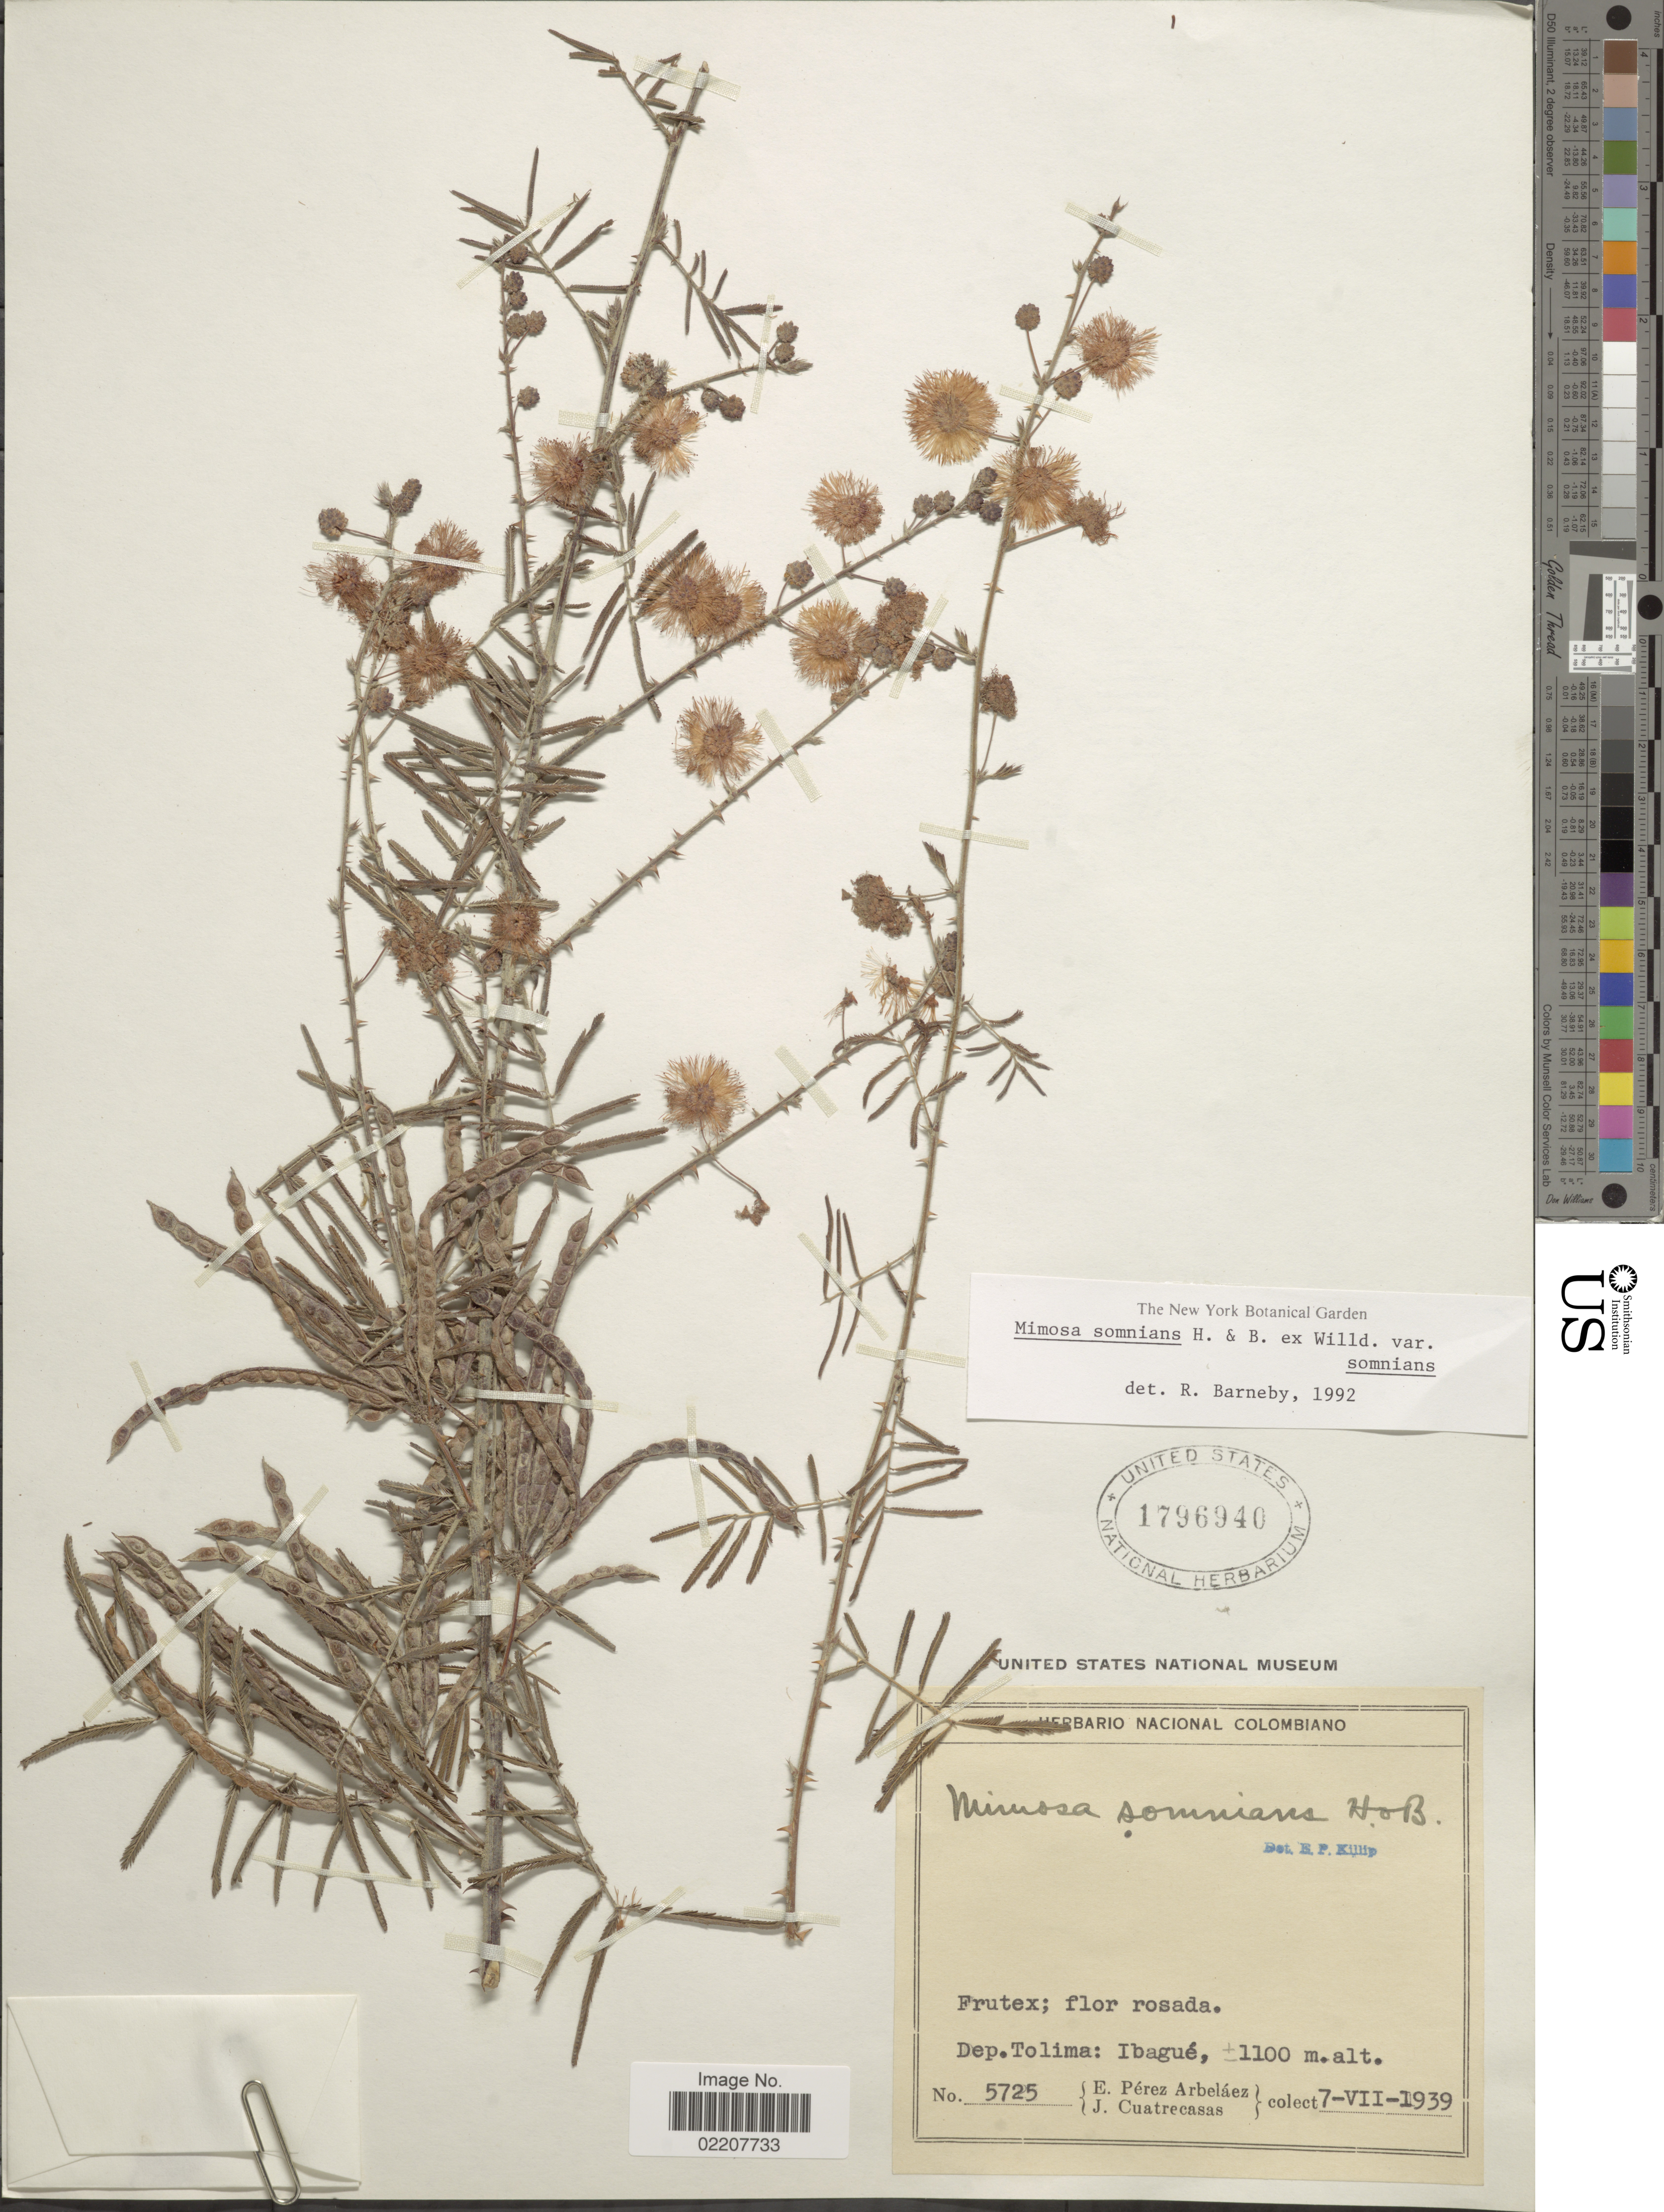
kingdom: Plantae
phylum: Tracheophyta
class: Magnoliopsida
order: Fabales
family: Fabaceae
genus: Mimosa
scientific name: Mimosa somnians var. somnians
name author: Humb. & Bonpl. ex Willd.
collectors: E. Pérez Arbeláez & J. Cuatrecasas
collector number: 5725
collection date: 1939-07-07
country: Colombia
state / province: Tolima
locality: Dep. Tolima: Ibague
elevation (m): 1100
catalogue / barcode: US 1796940